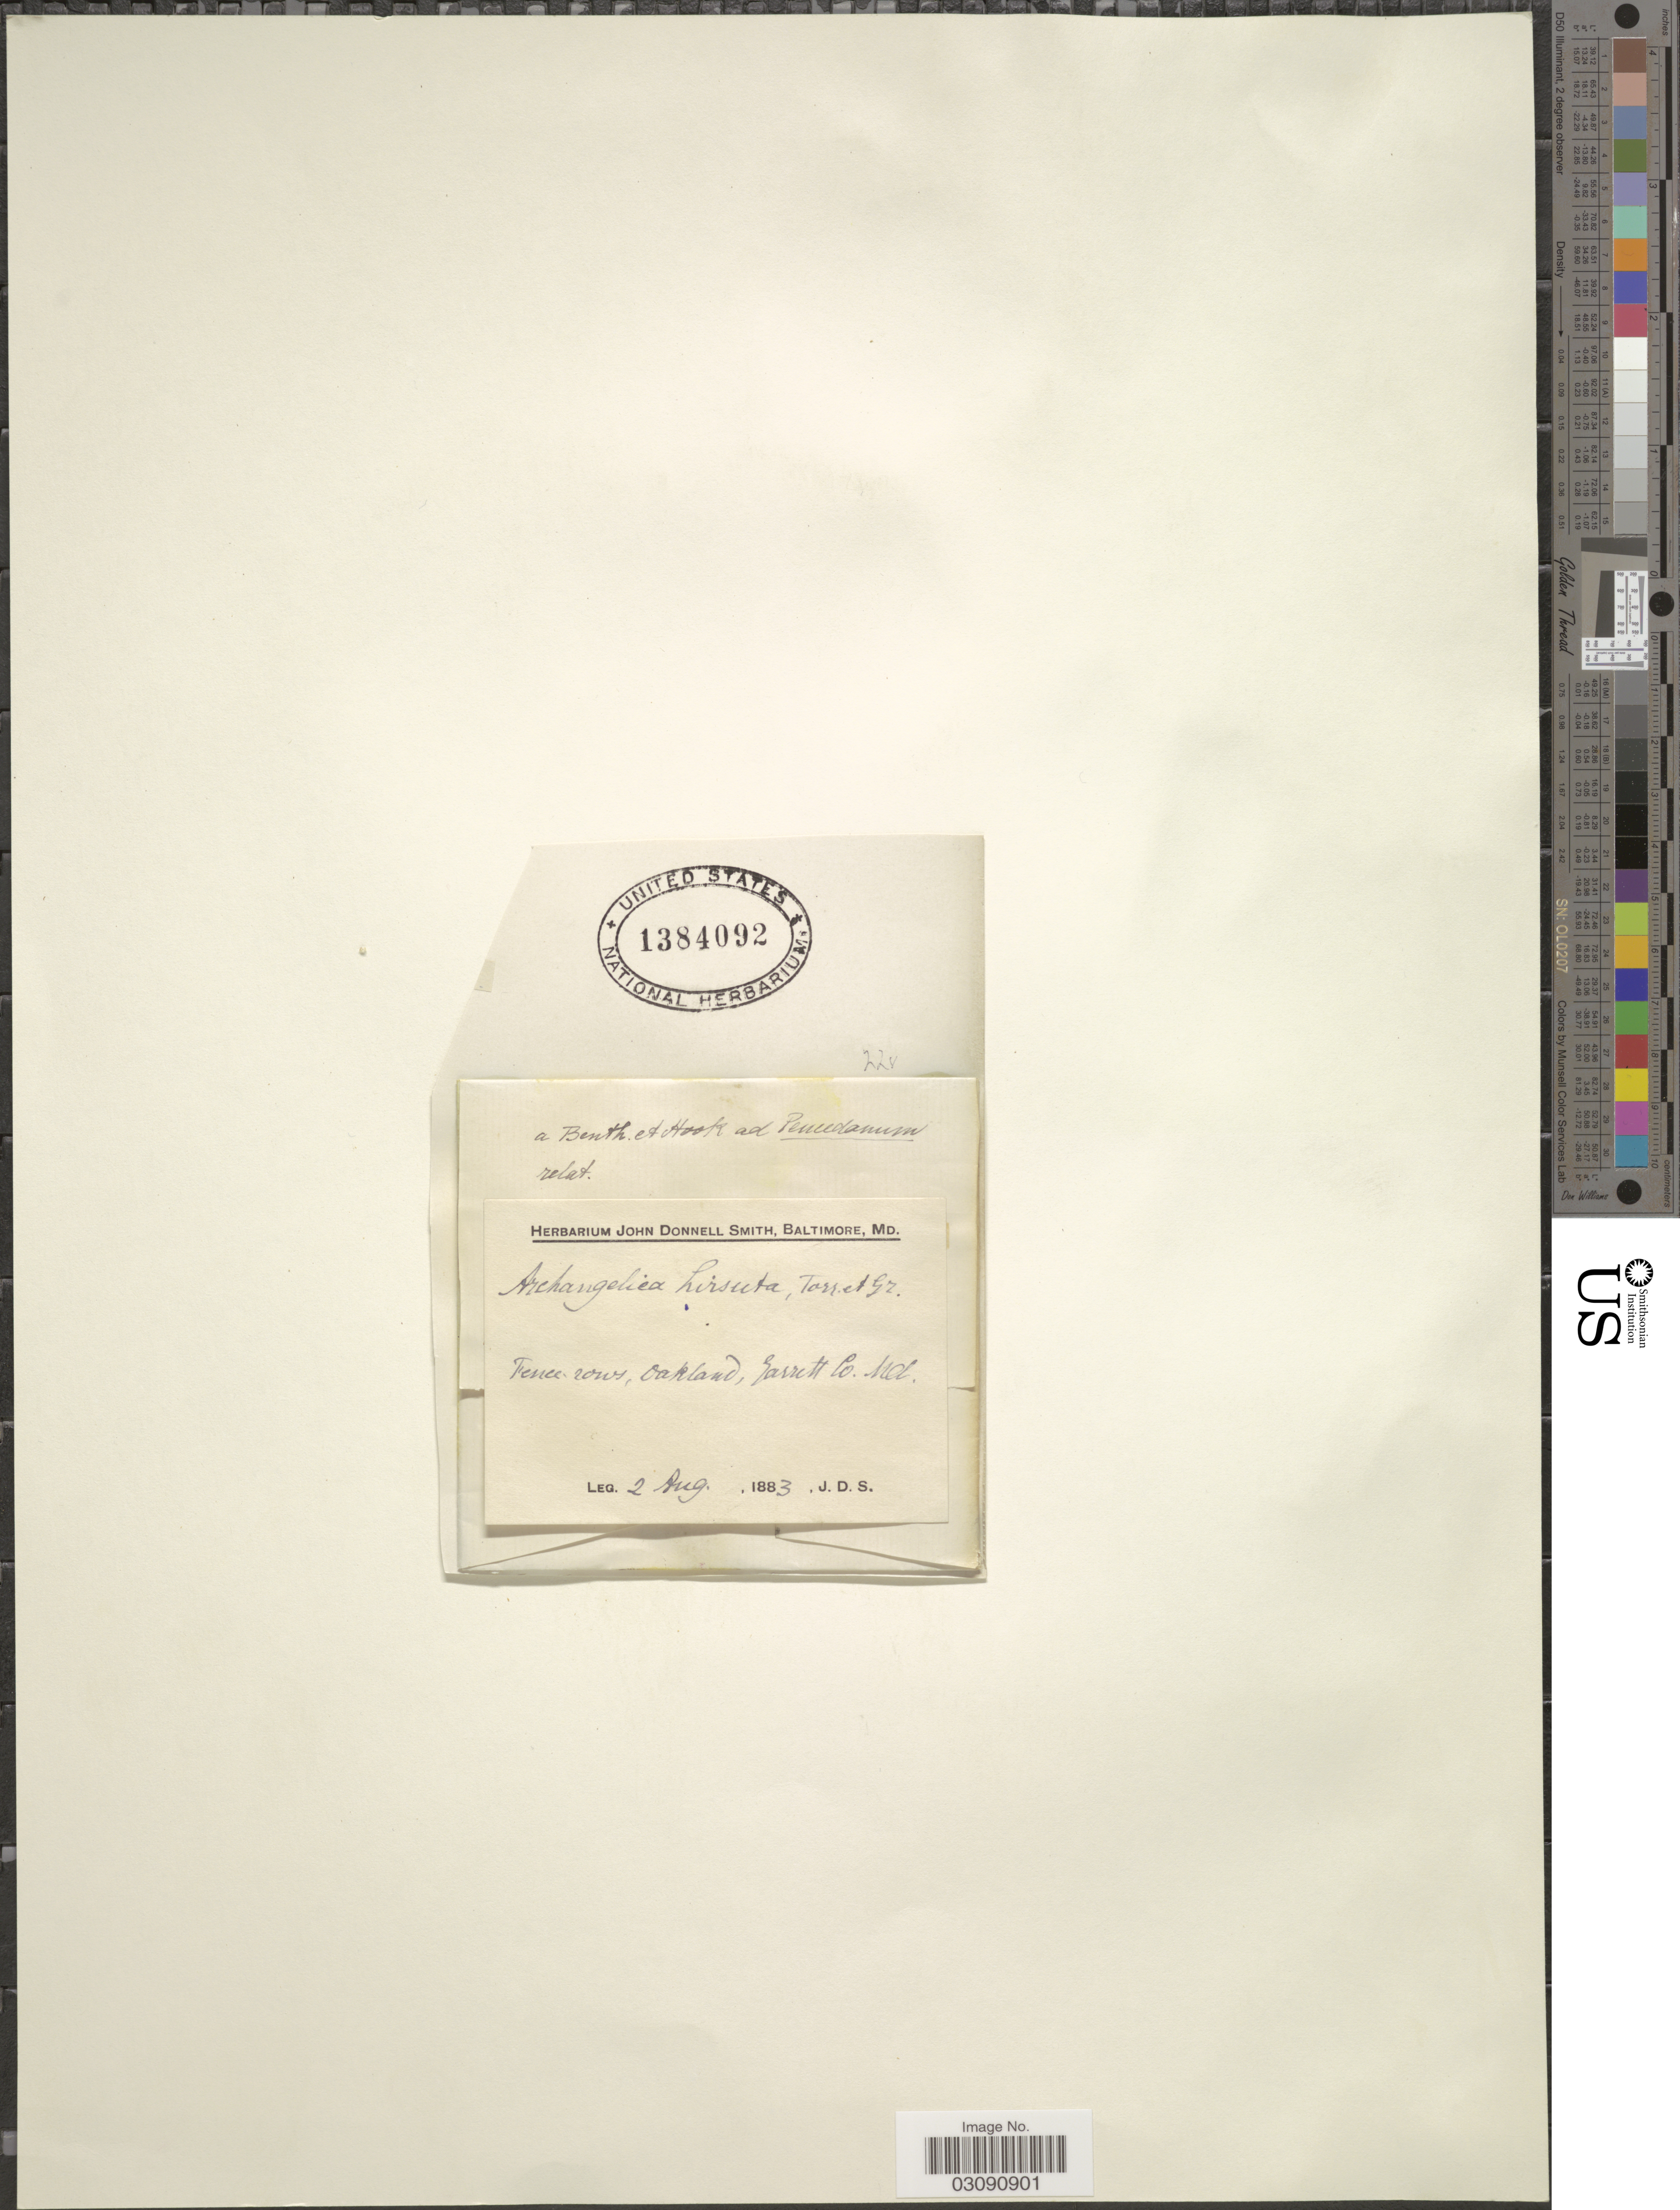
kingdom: Plantae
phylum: Tracheophyta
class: Magnoliopsida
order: Apiales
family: Apiaceae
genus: Archangelica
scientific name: Archangelica hirsuta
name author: Torr. & A. Gray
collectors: J. Donnell Smith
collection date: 1883-08-02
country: United States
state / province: Maryland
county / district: Garrett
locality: Oakland, Garrett Co.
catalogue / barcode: US 1384092